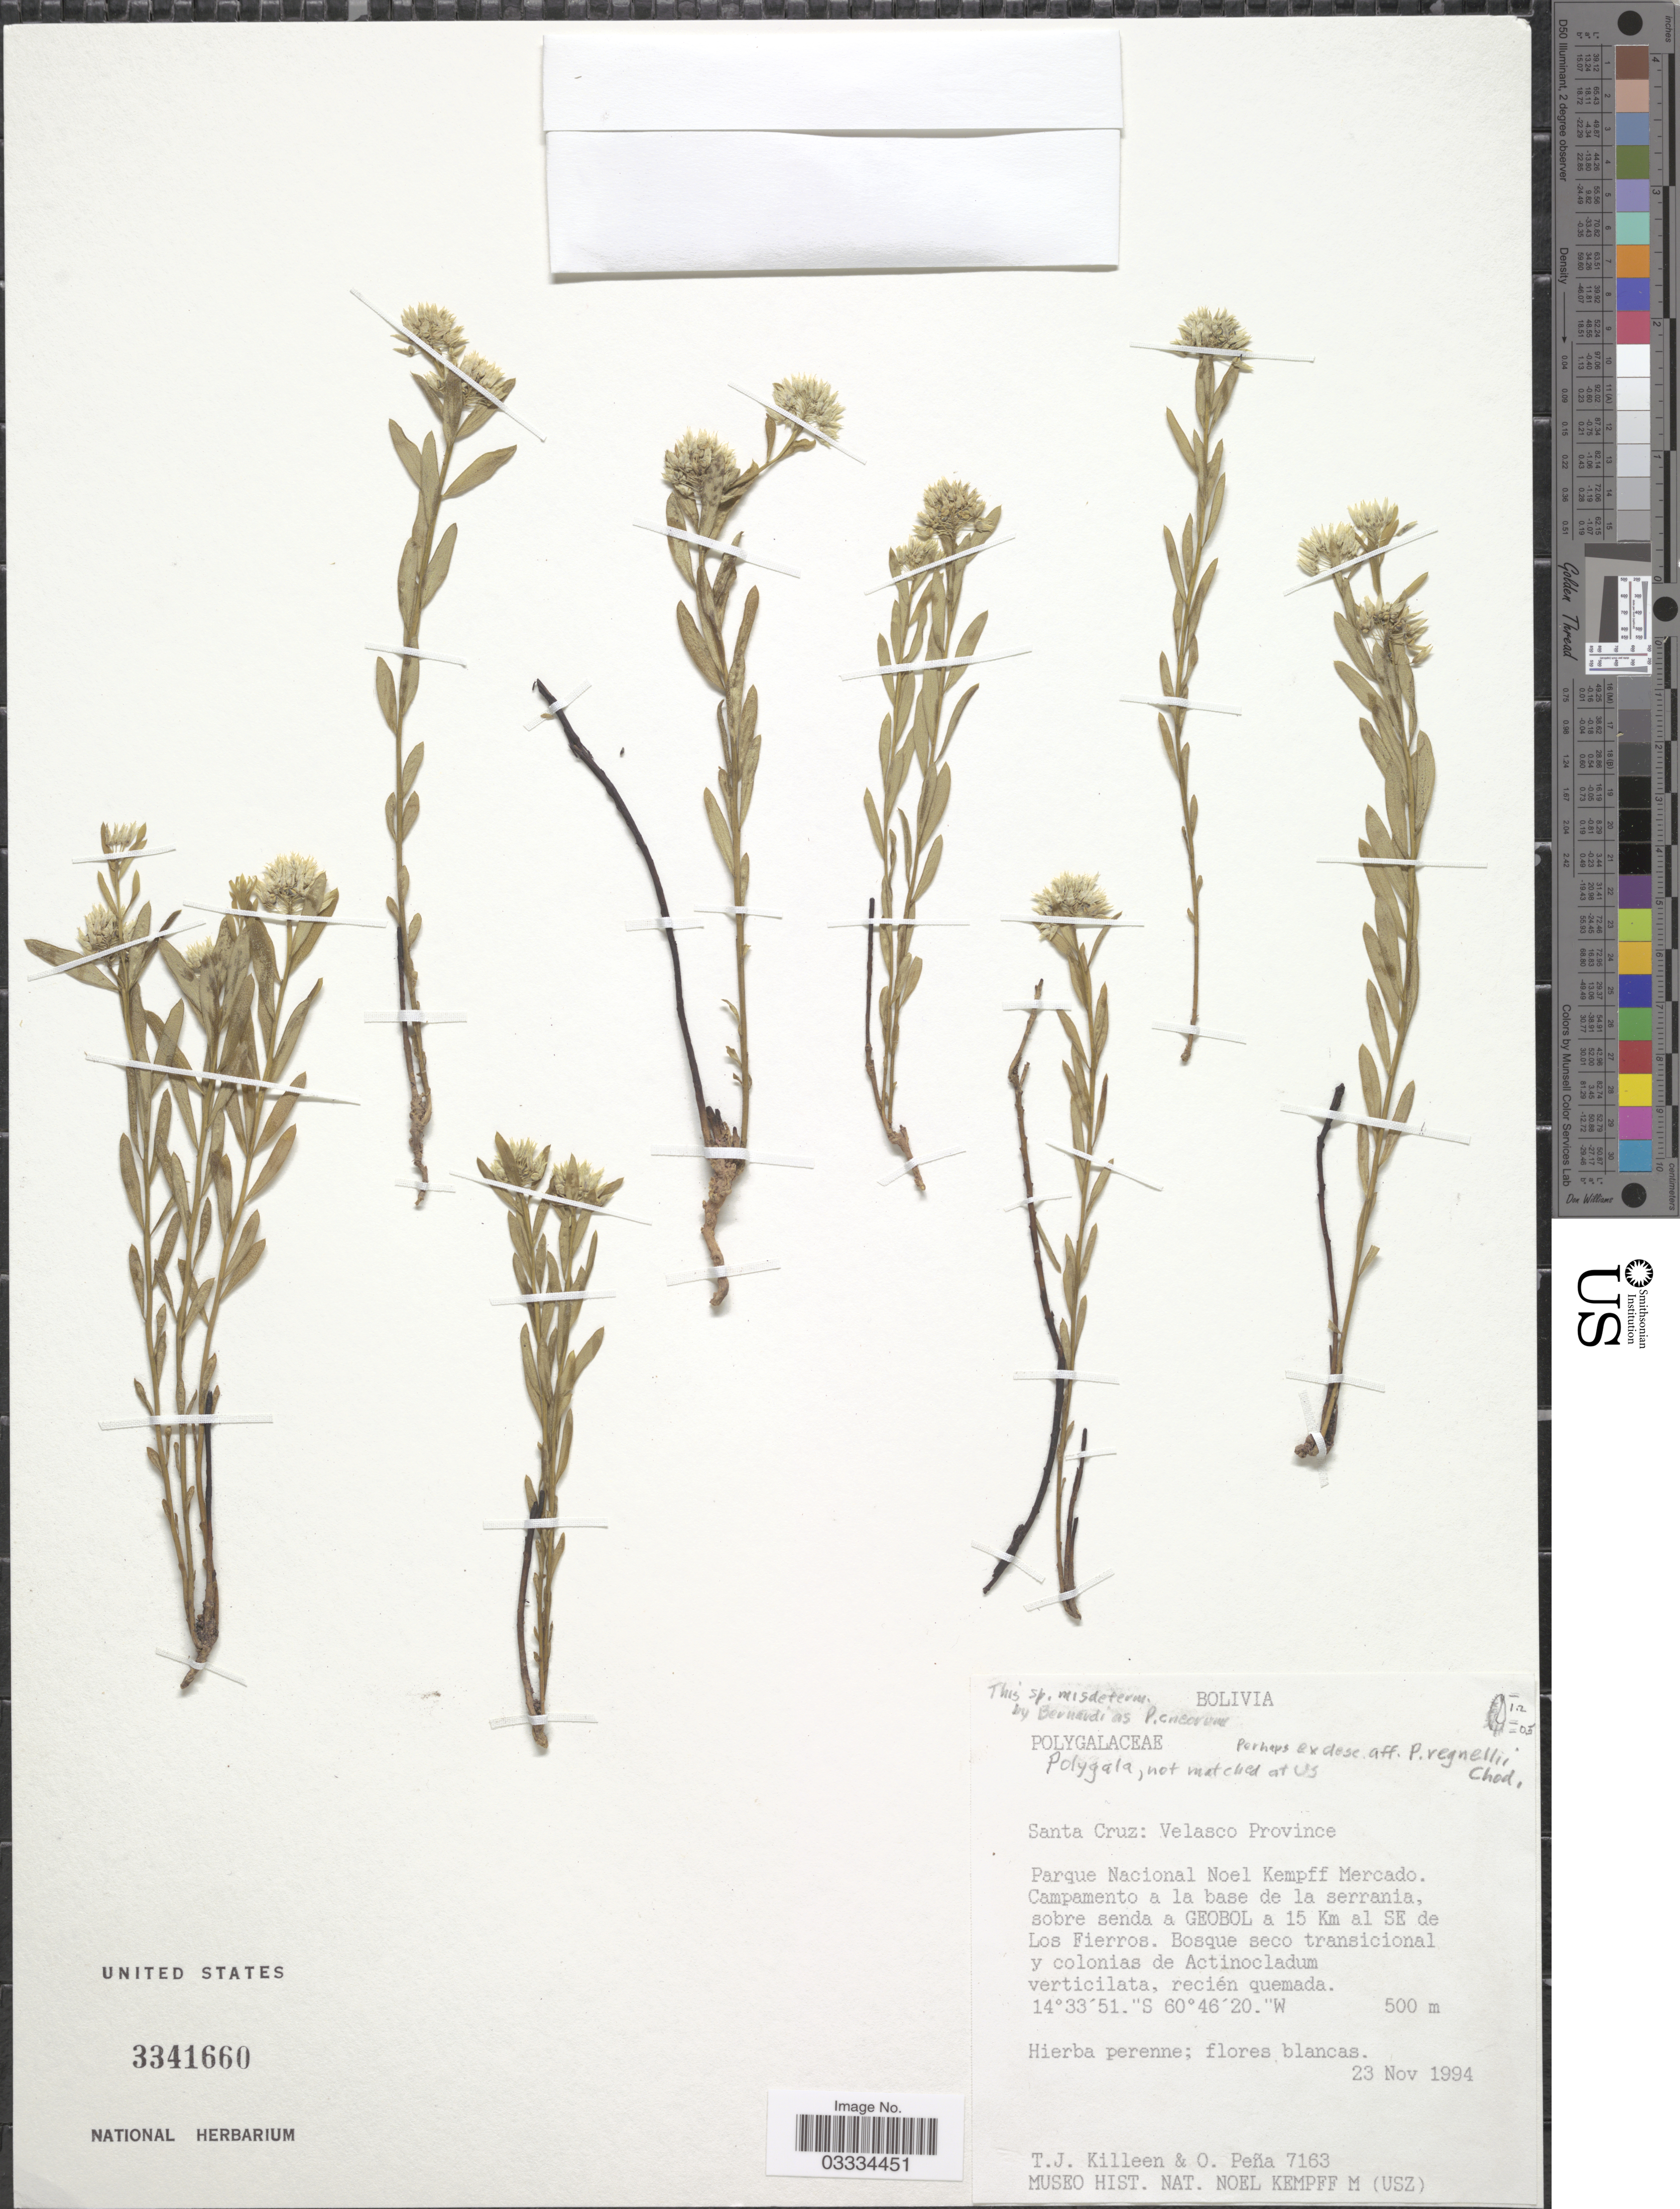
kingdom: Plantae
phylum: Tracheophyta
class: Magnoliopsida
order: Fabales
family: Polygalaceae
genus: Polygala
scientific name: Polygala sp.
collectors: T. J. Killeen & O. Peña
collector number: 7163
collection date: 1994-11-23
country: Bolivia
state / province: Santa Cruz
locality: Velasco Province. Parque Nacional Noel Kempff Mercado. Campamento a la base de la serrania, sobre senda a GEOBOL a 15 Km al SE de Los Fierros.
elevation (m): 500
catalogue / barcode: US 3341660